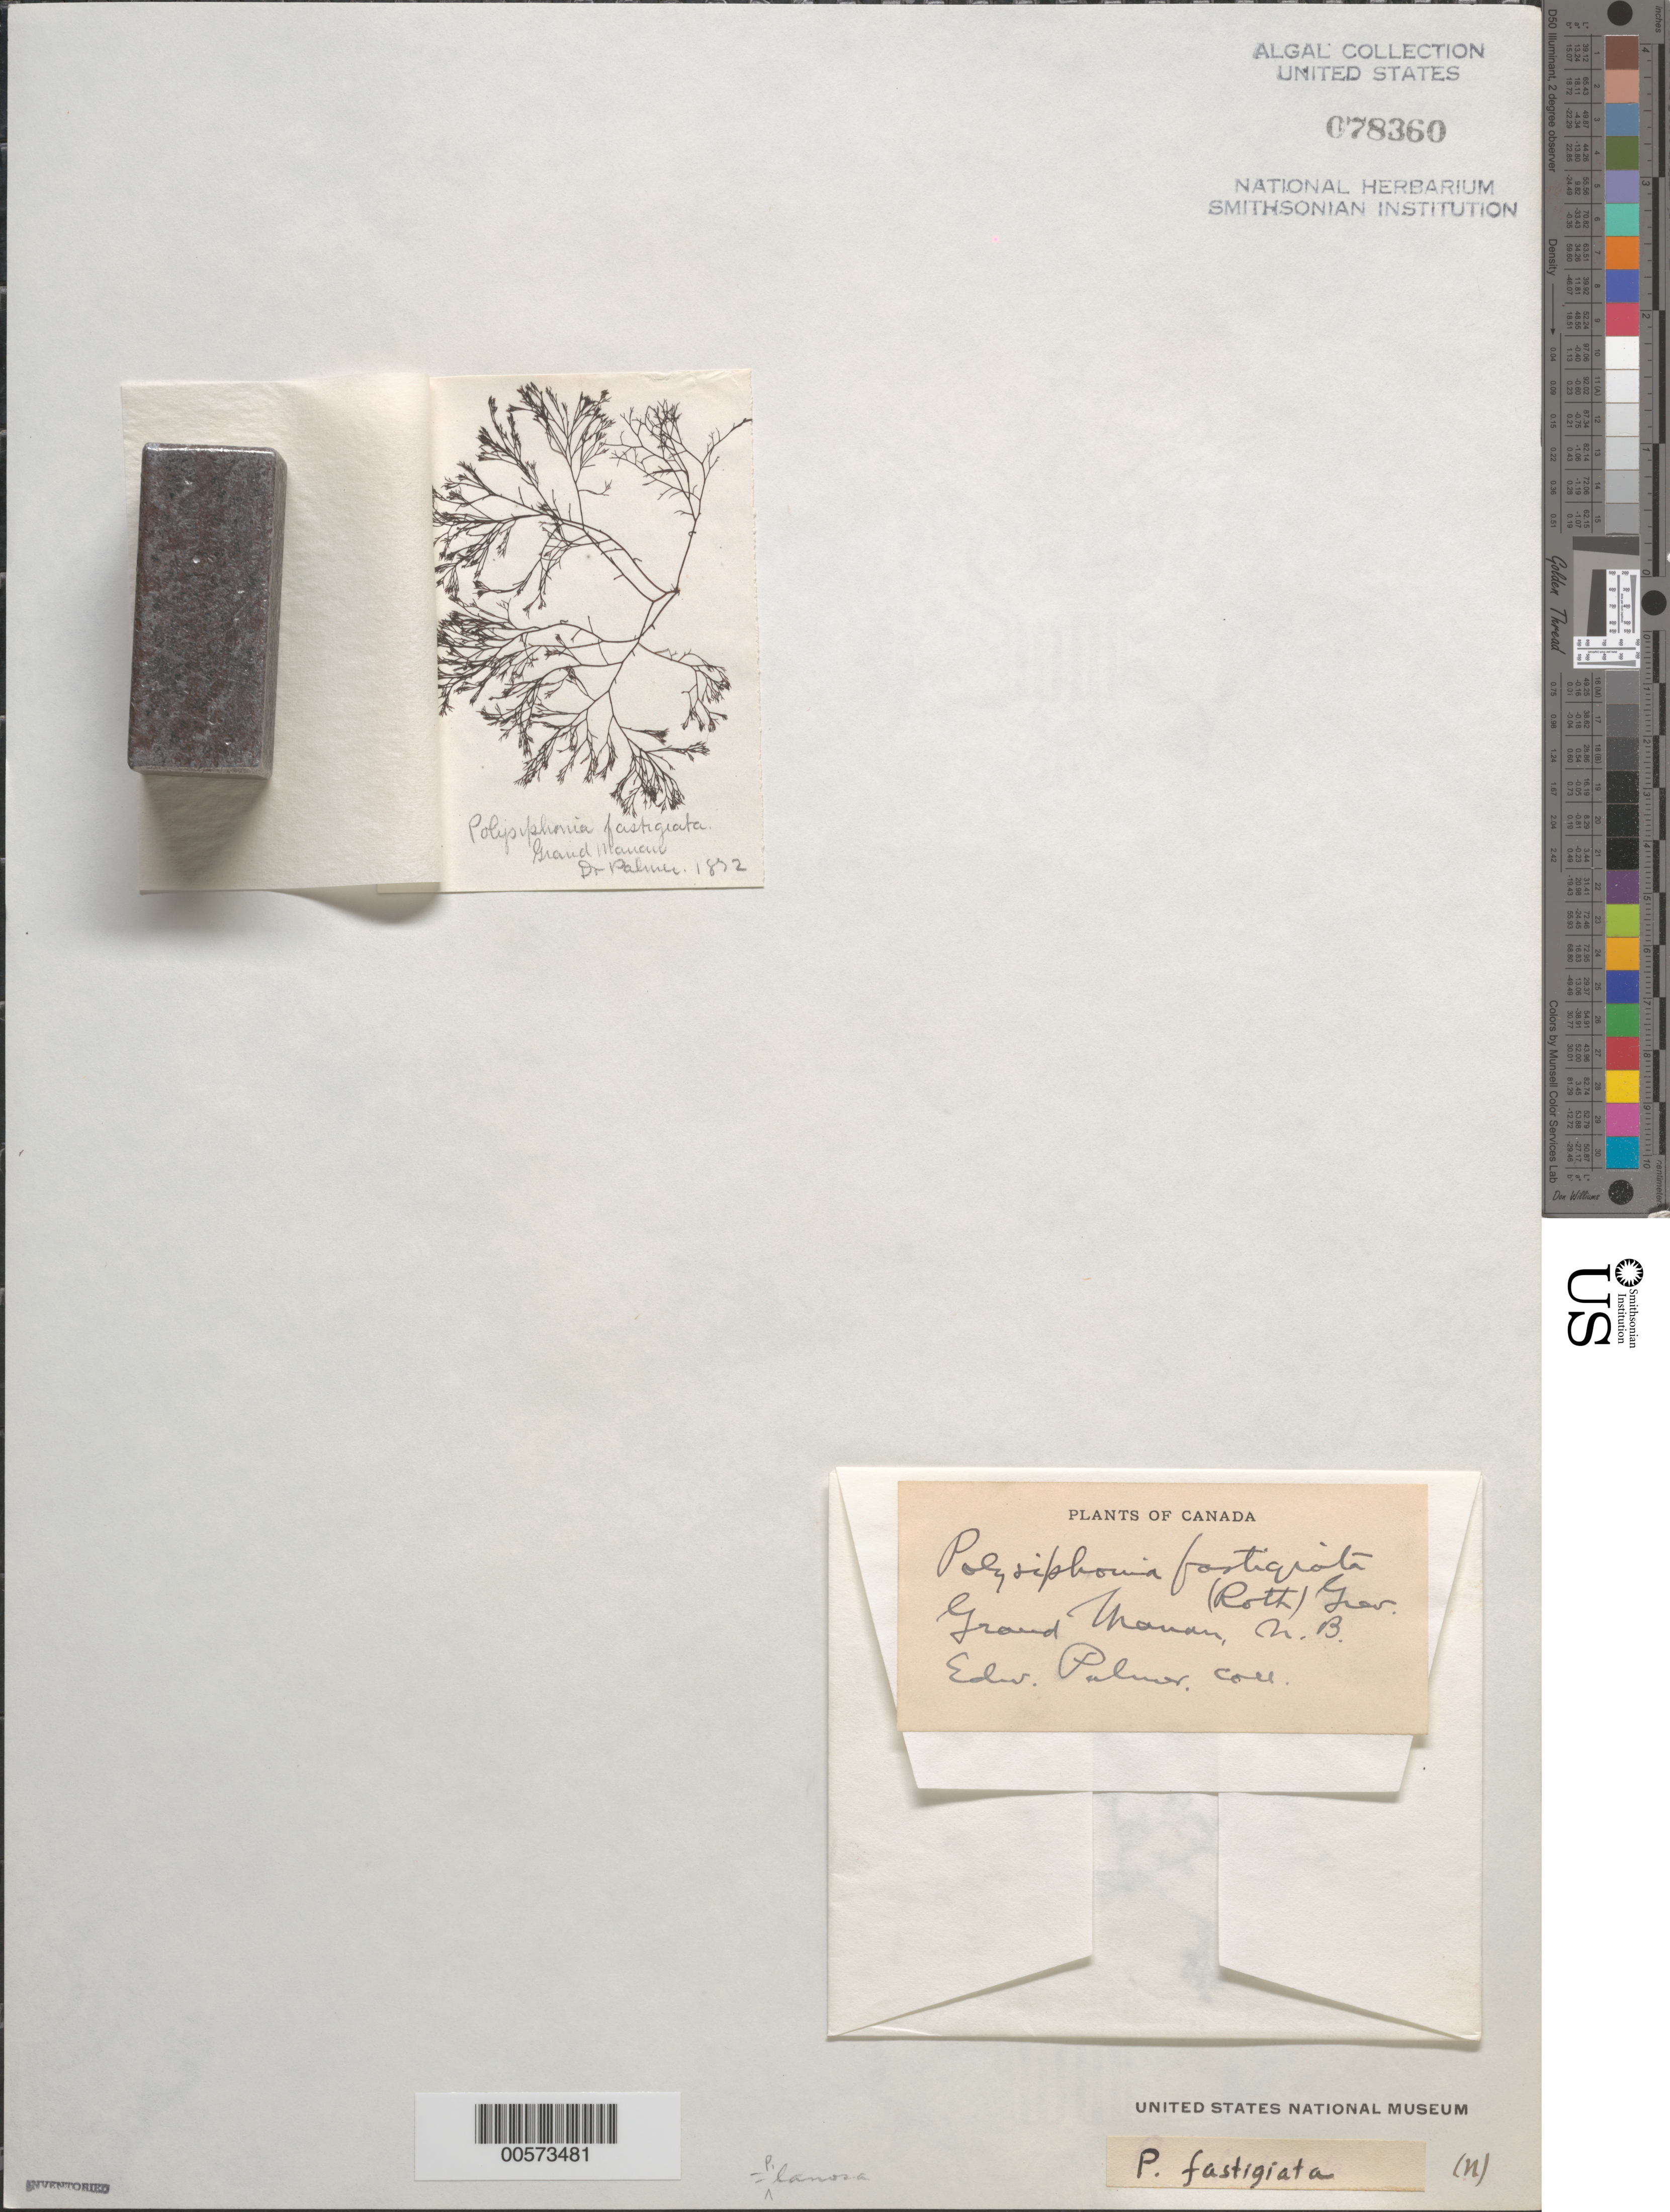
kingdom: Plantae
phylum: Rhodophyta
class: Florideophyceae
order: Ceramiales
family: Rhodomelaceae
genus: Vertebrata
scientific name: Vertebrata lanosa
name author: (L.) T.A. Chr.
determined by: Algae name updating Project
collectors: E. Palmer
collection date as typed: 1872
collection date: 1872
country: Canada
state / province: New Brunswick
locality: Grand manan island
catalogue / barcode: US 78360